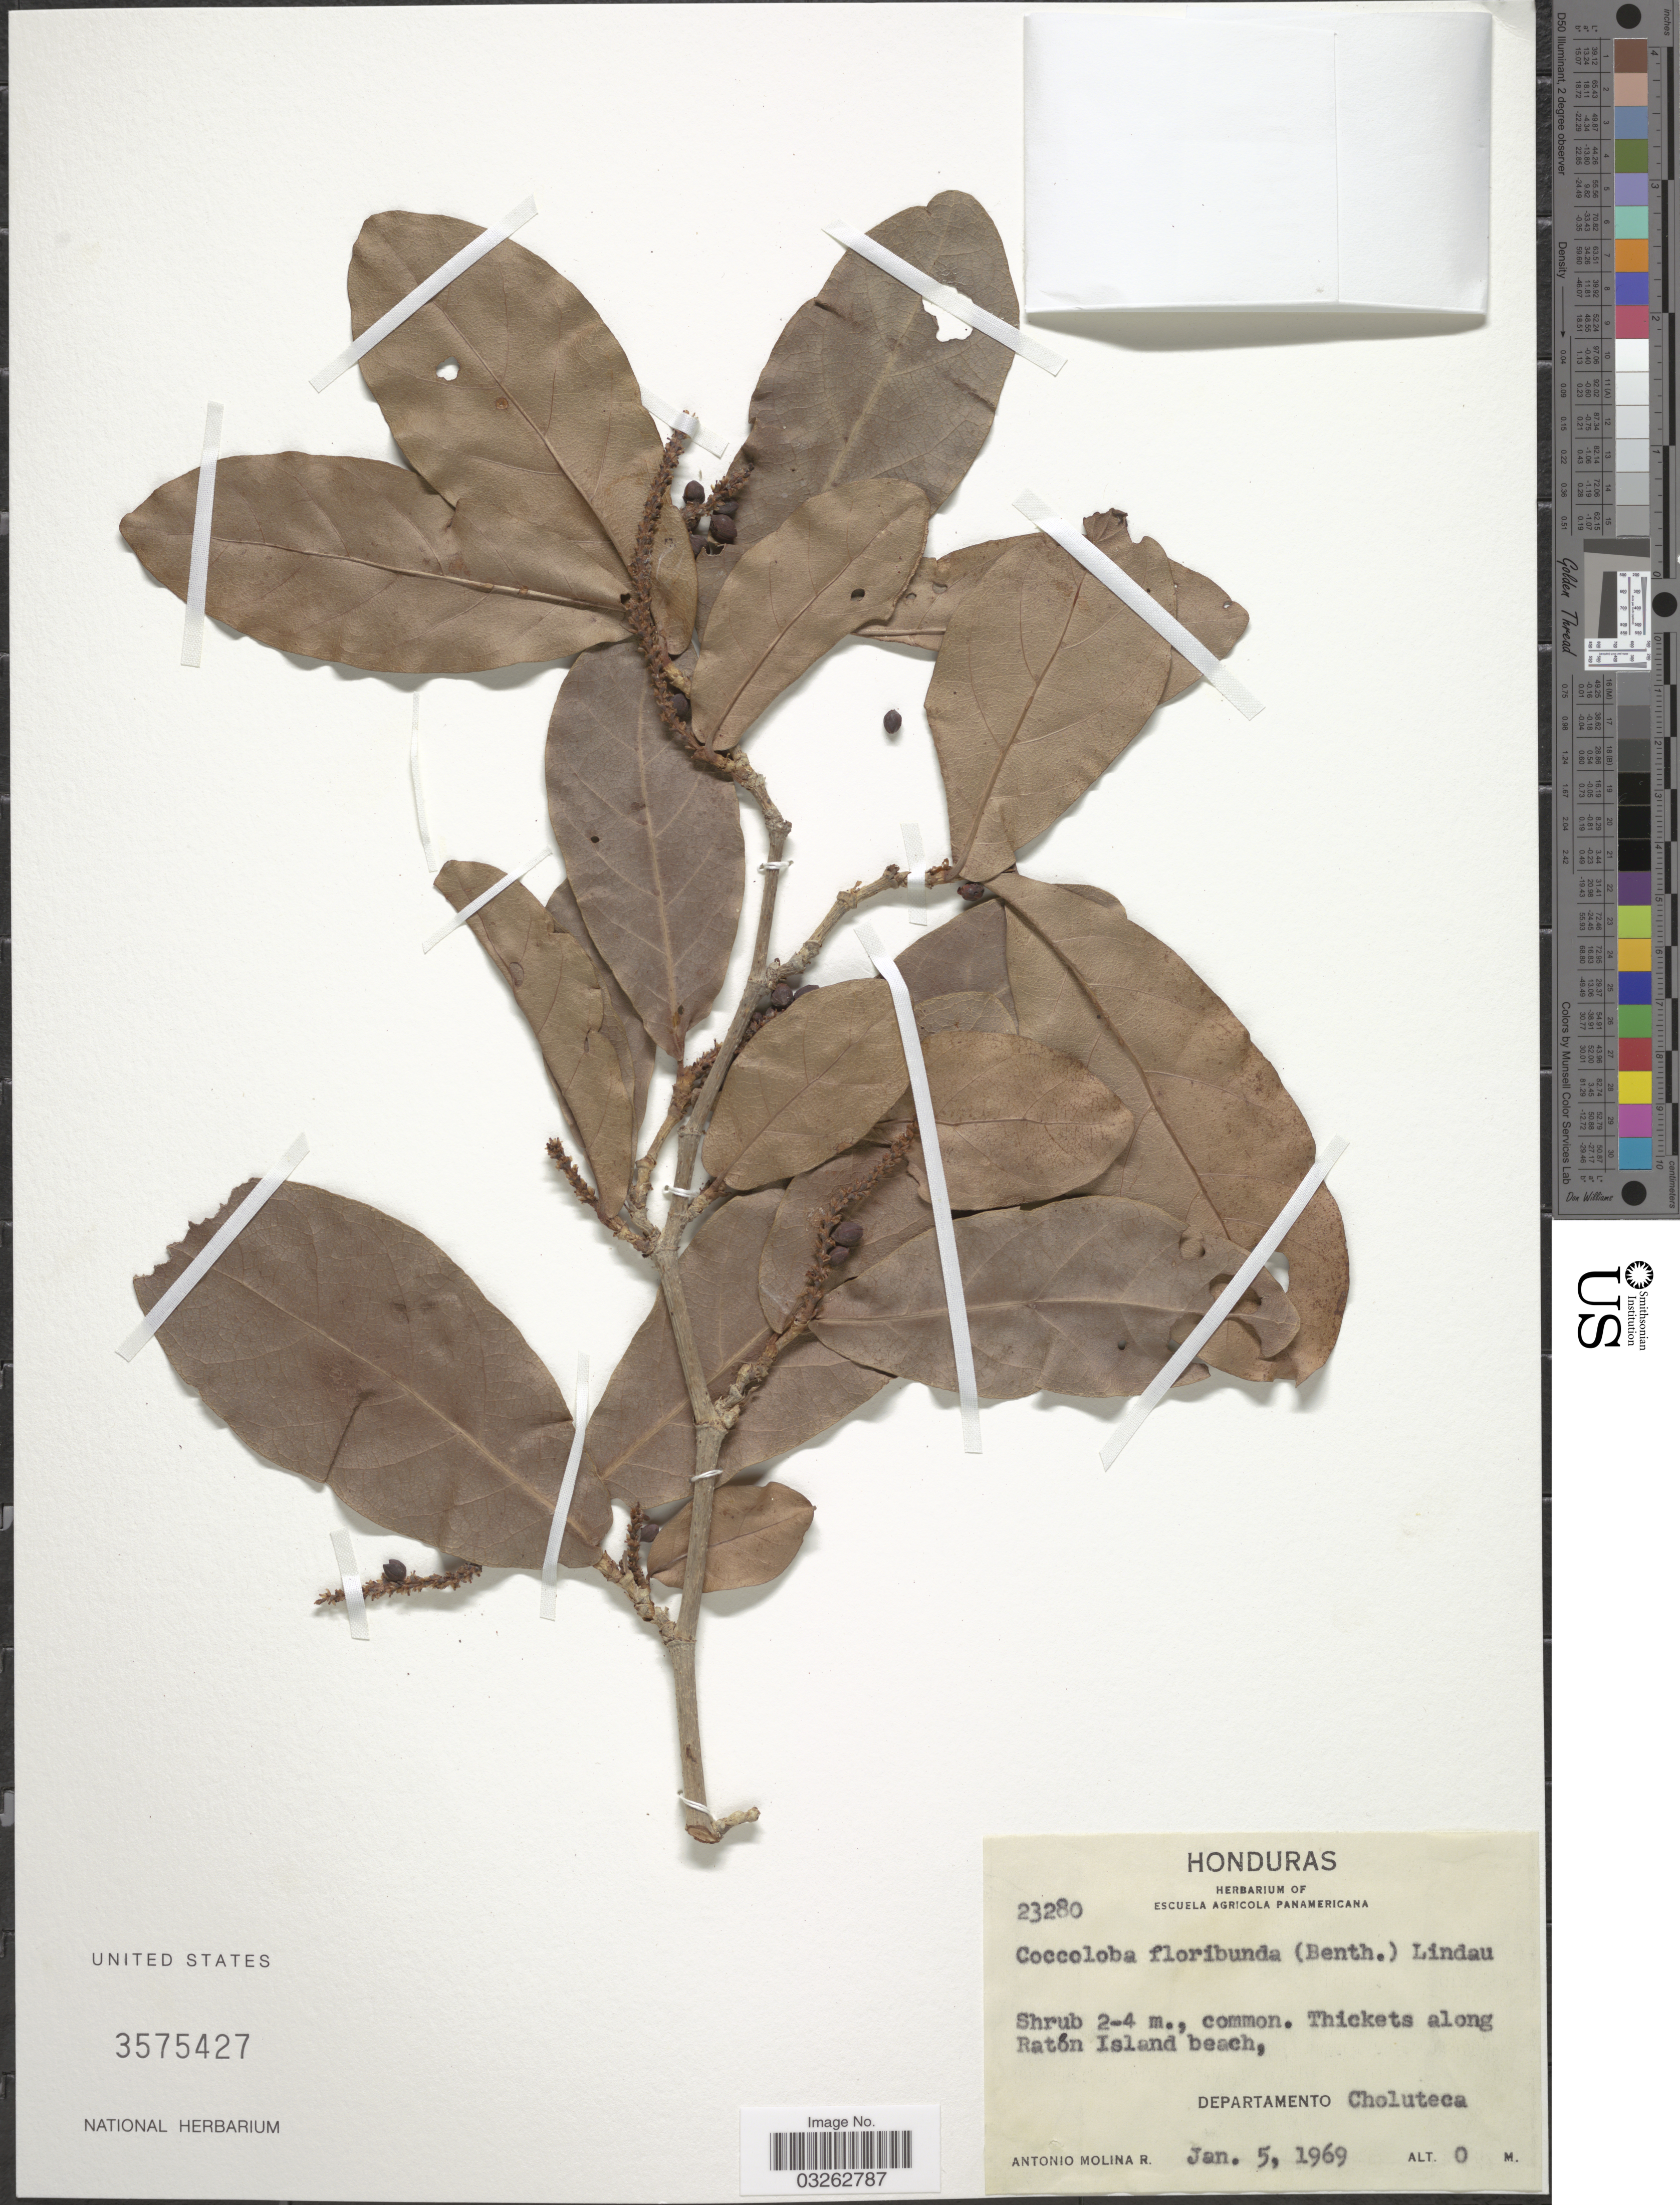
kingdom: Plantae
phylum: Tracheophyta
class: Magnoliopsida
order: Caryophyllales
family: Polygonaceae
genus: Coccoloba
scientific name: Coccoloba floribunda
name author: (Benth.) Lindau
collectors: A. Molina R.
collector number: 23280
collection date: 1969-01-05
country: Honduras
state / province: Choluteca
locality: Thickets along Ratón Island beach, Departamento Choluteca.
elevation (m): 0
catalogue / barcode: US 3575427